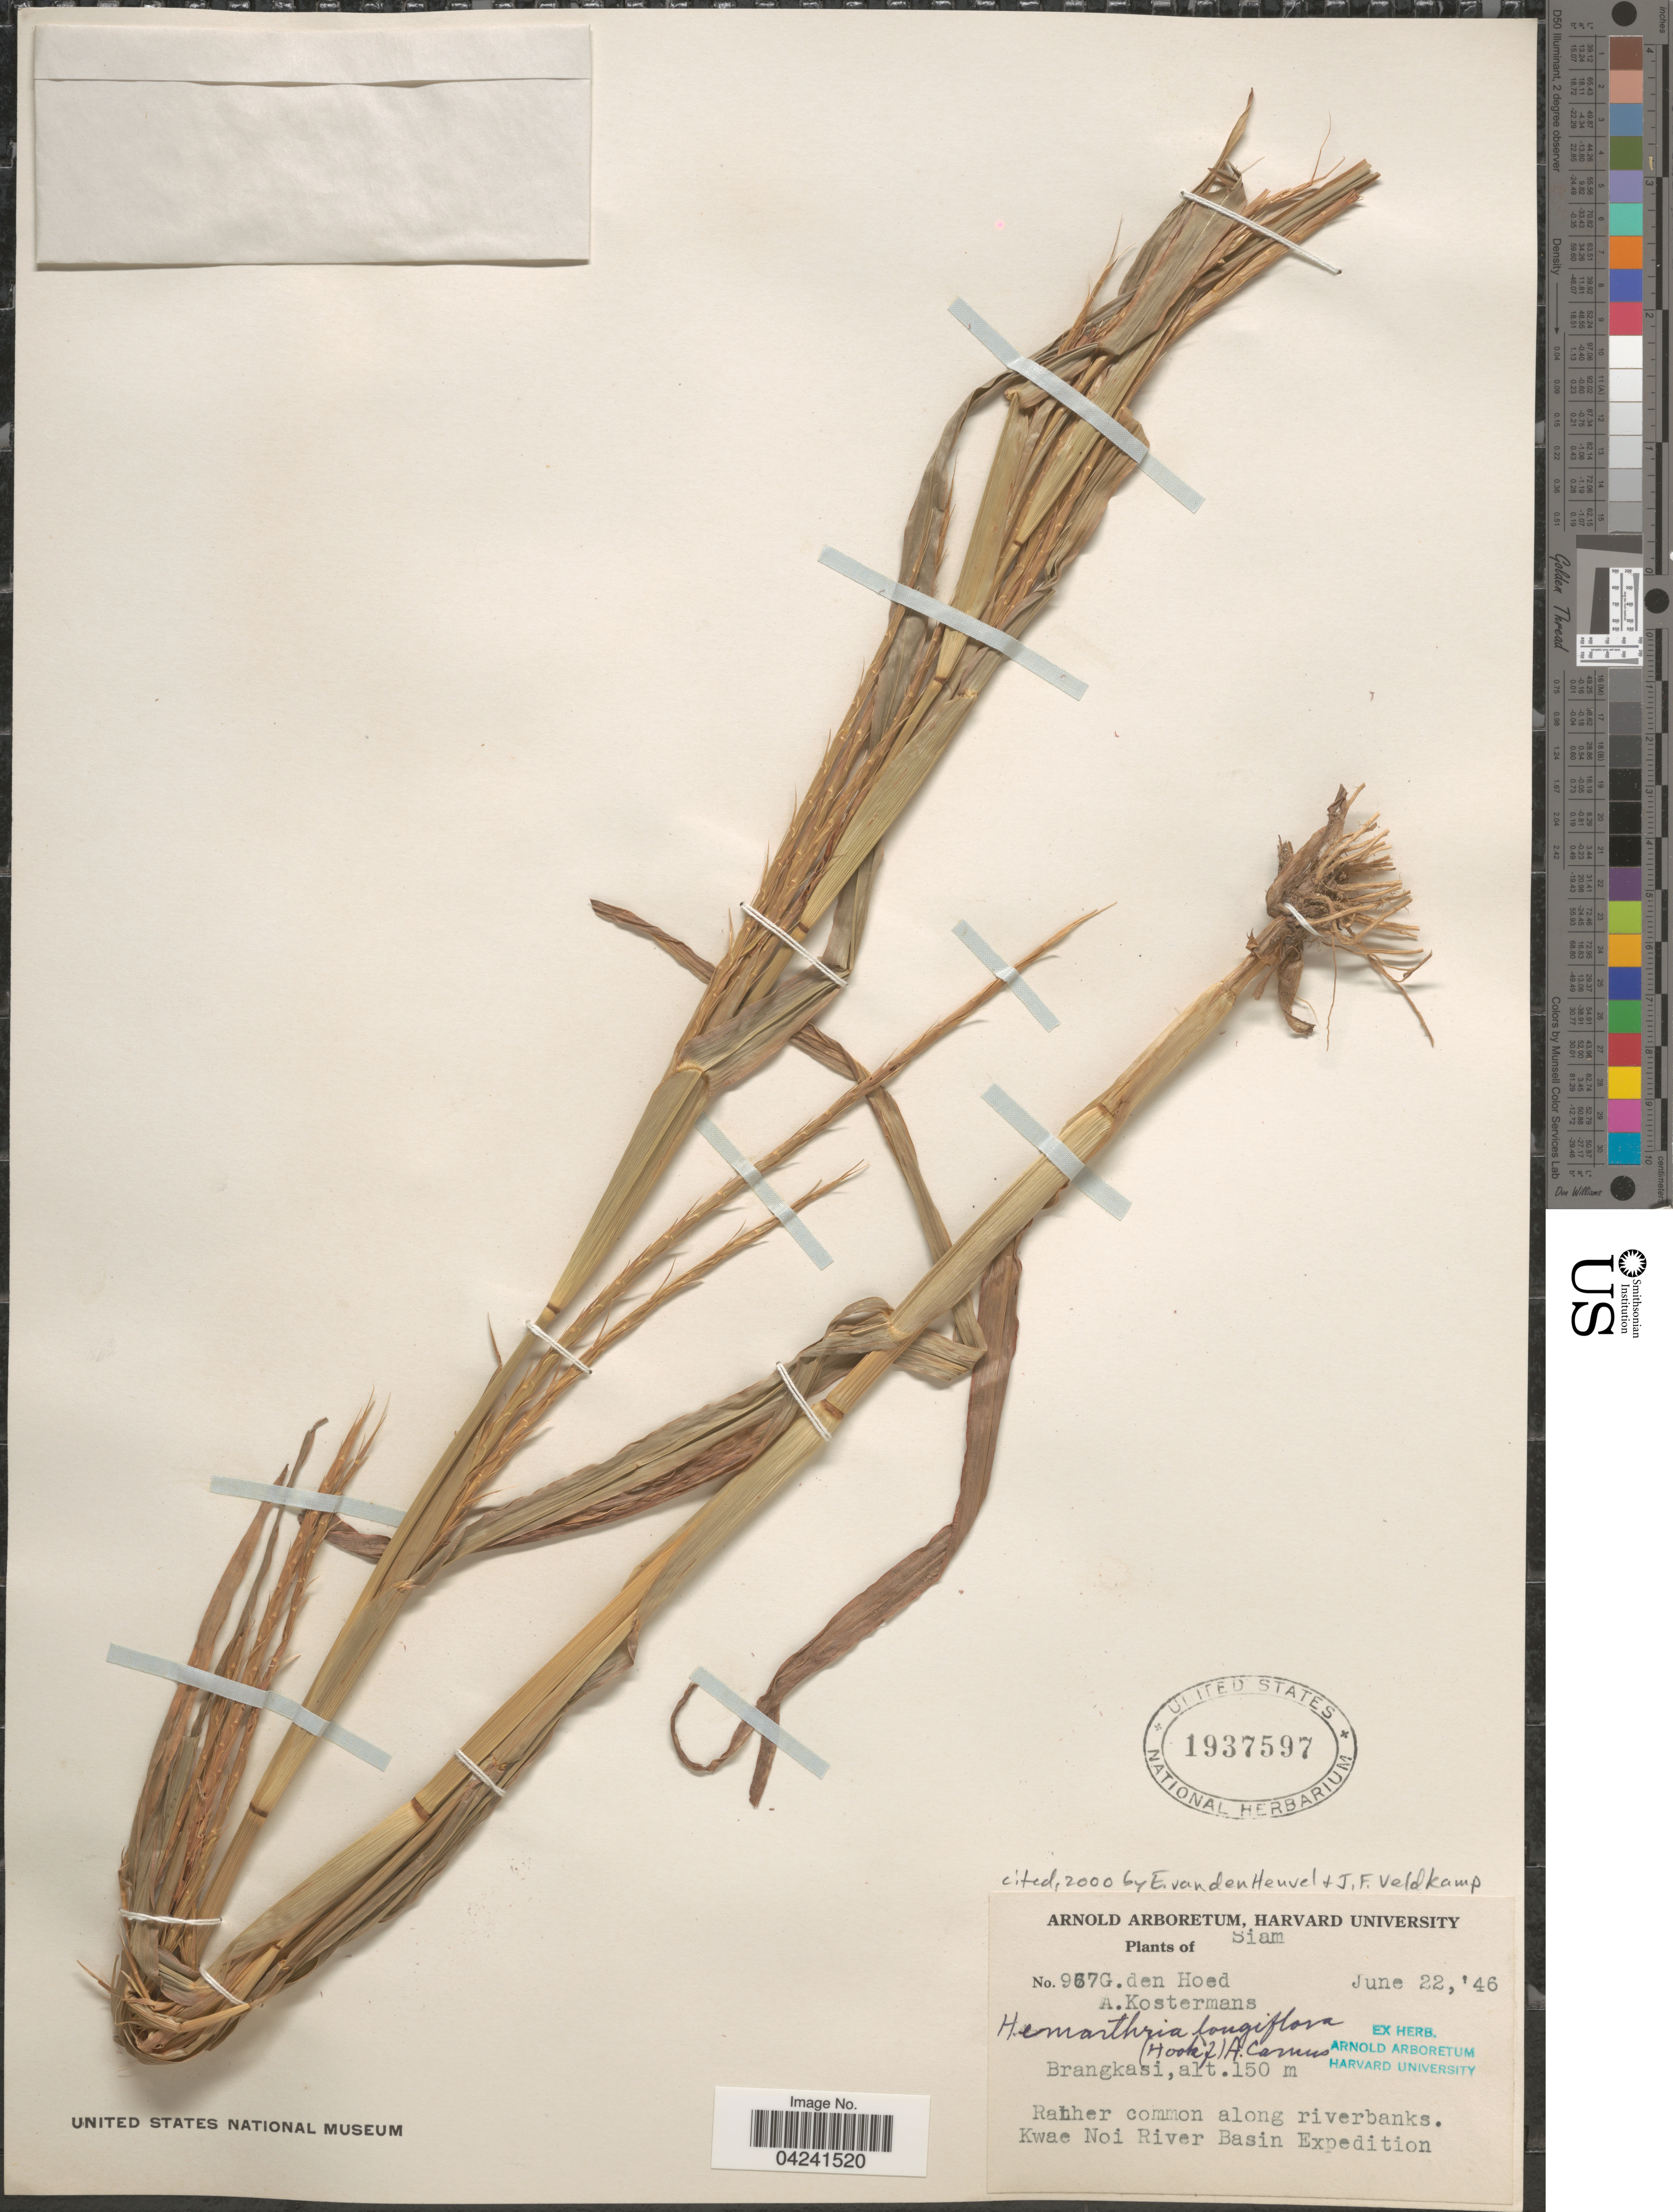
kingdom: Plantae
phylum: Tracheophyta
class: Liliopsida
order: Poales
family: Poaceae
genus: Hemarthria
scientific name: Hemarthria longiflora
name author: (Hook. f.) A. Camus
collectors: G. Hoed & A. J. G. Kostermans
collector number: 967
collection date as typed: Transcribed d/m/y: 22/6/46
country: Thailand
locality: Siam. Brangkasi. Kwae Noi River Basin Expedition.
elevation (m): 150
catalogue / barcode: US 1937597